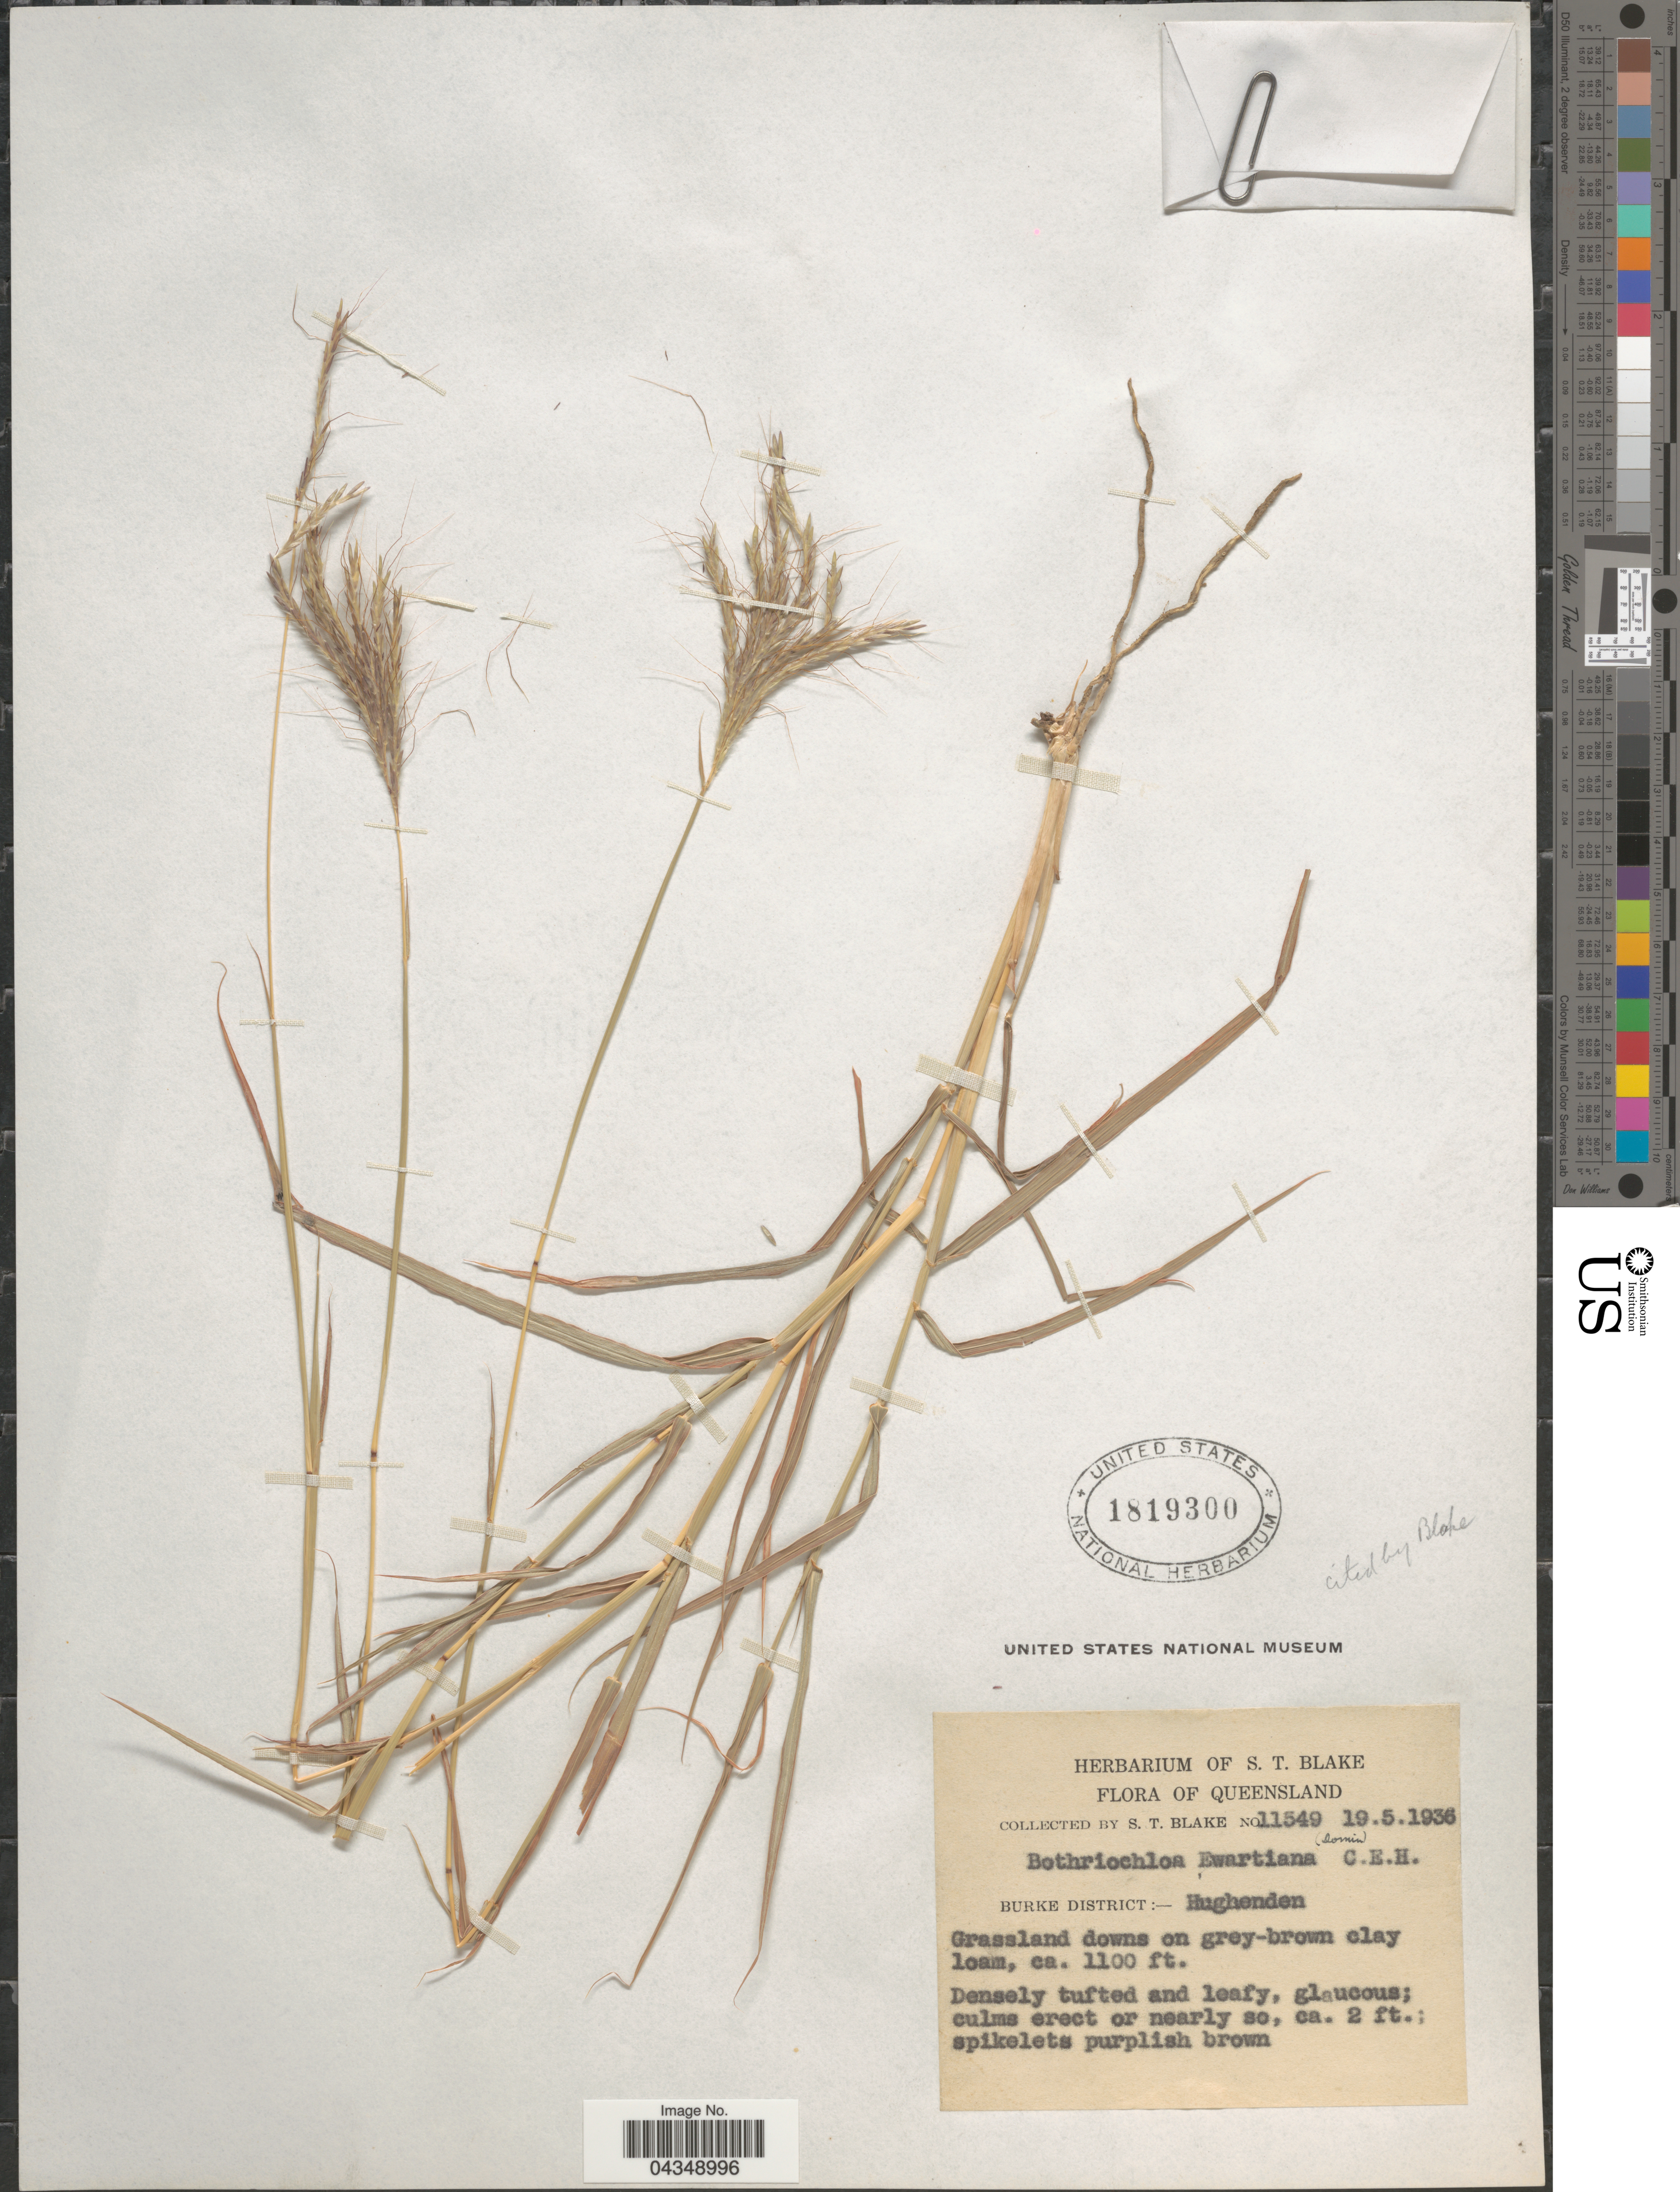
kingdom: Plantae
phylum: Tracheophyta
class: Liliopsida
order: Poales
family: Poaceae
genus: Bothriochloa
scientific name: Bothriochloa ewartiana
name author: (Domin) C. E. Hubb.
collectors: S. T. Blake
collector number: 11549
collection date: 1936-05-19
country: Australia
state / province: Queensland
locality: Burke District: Hughenden.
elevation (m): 335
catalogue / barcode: US 1819300